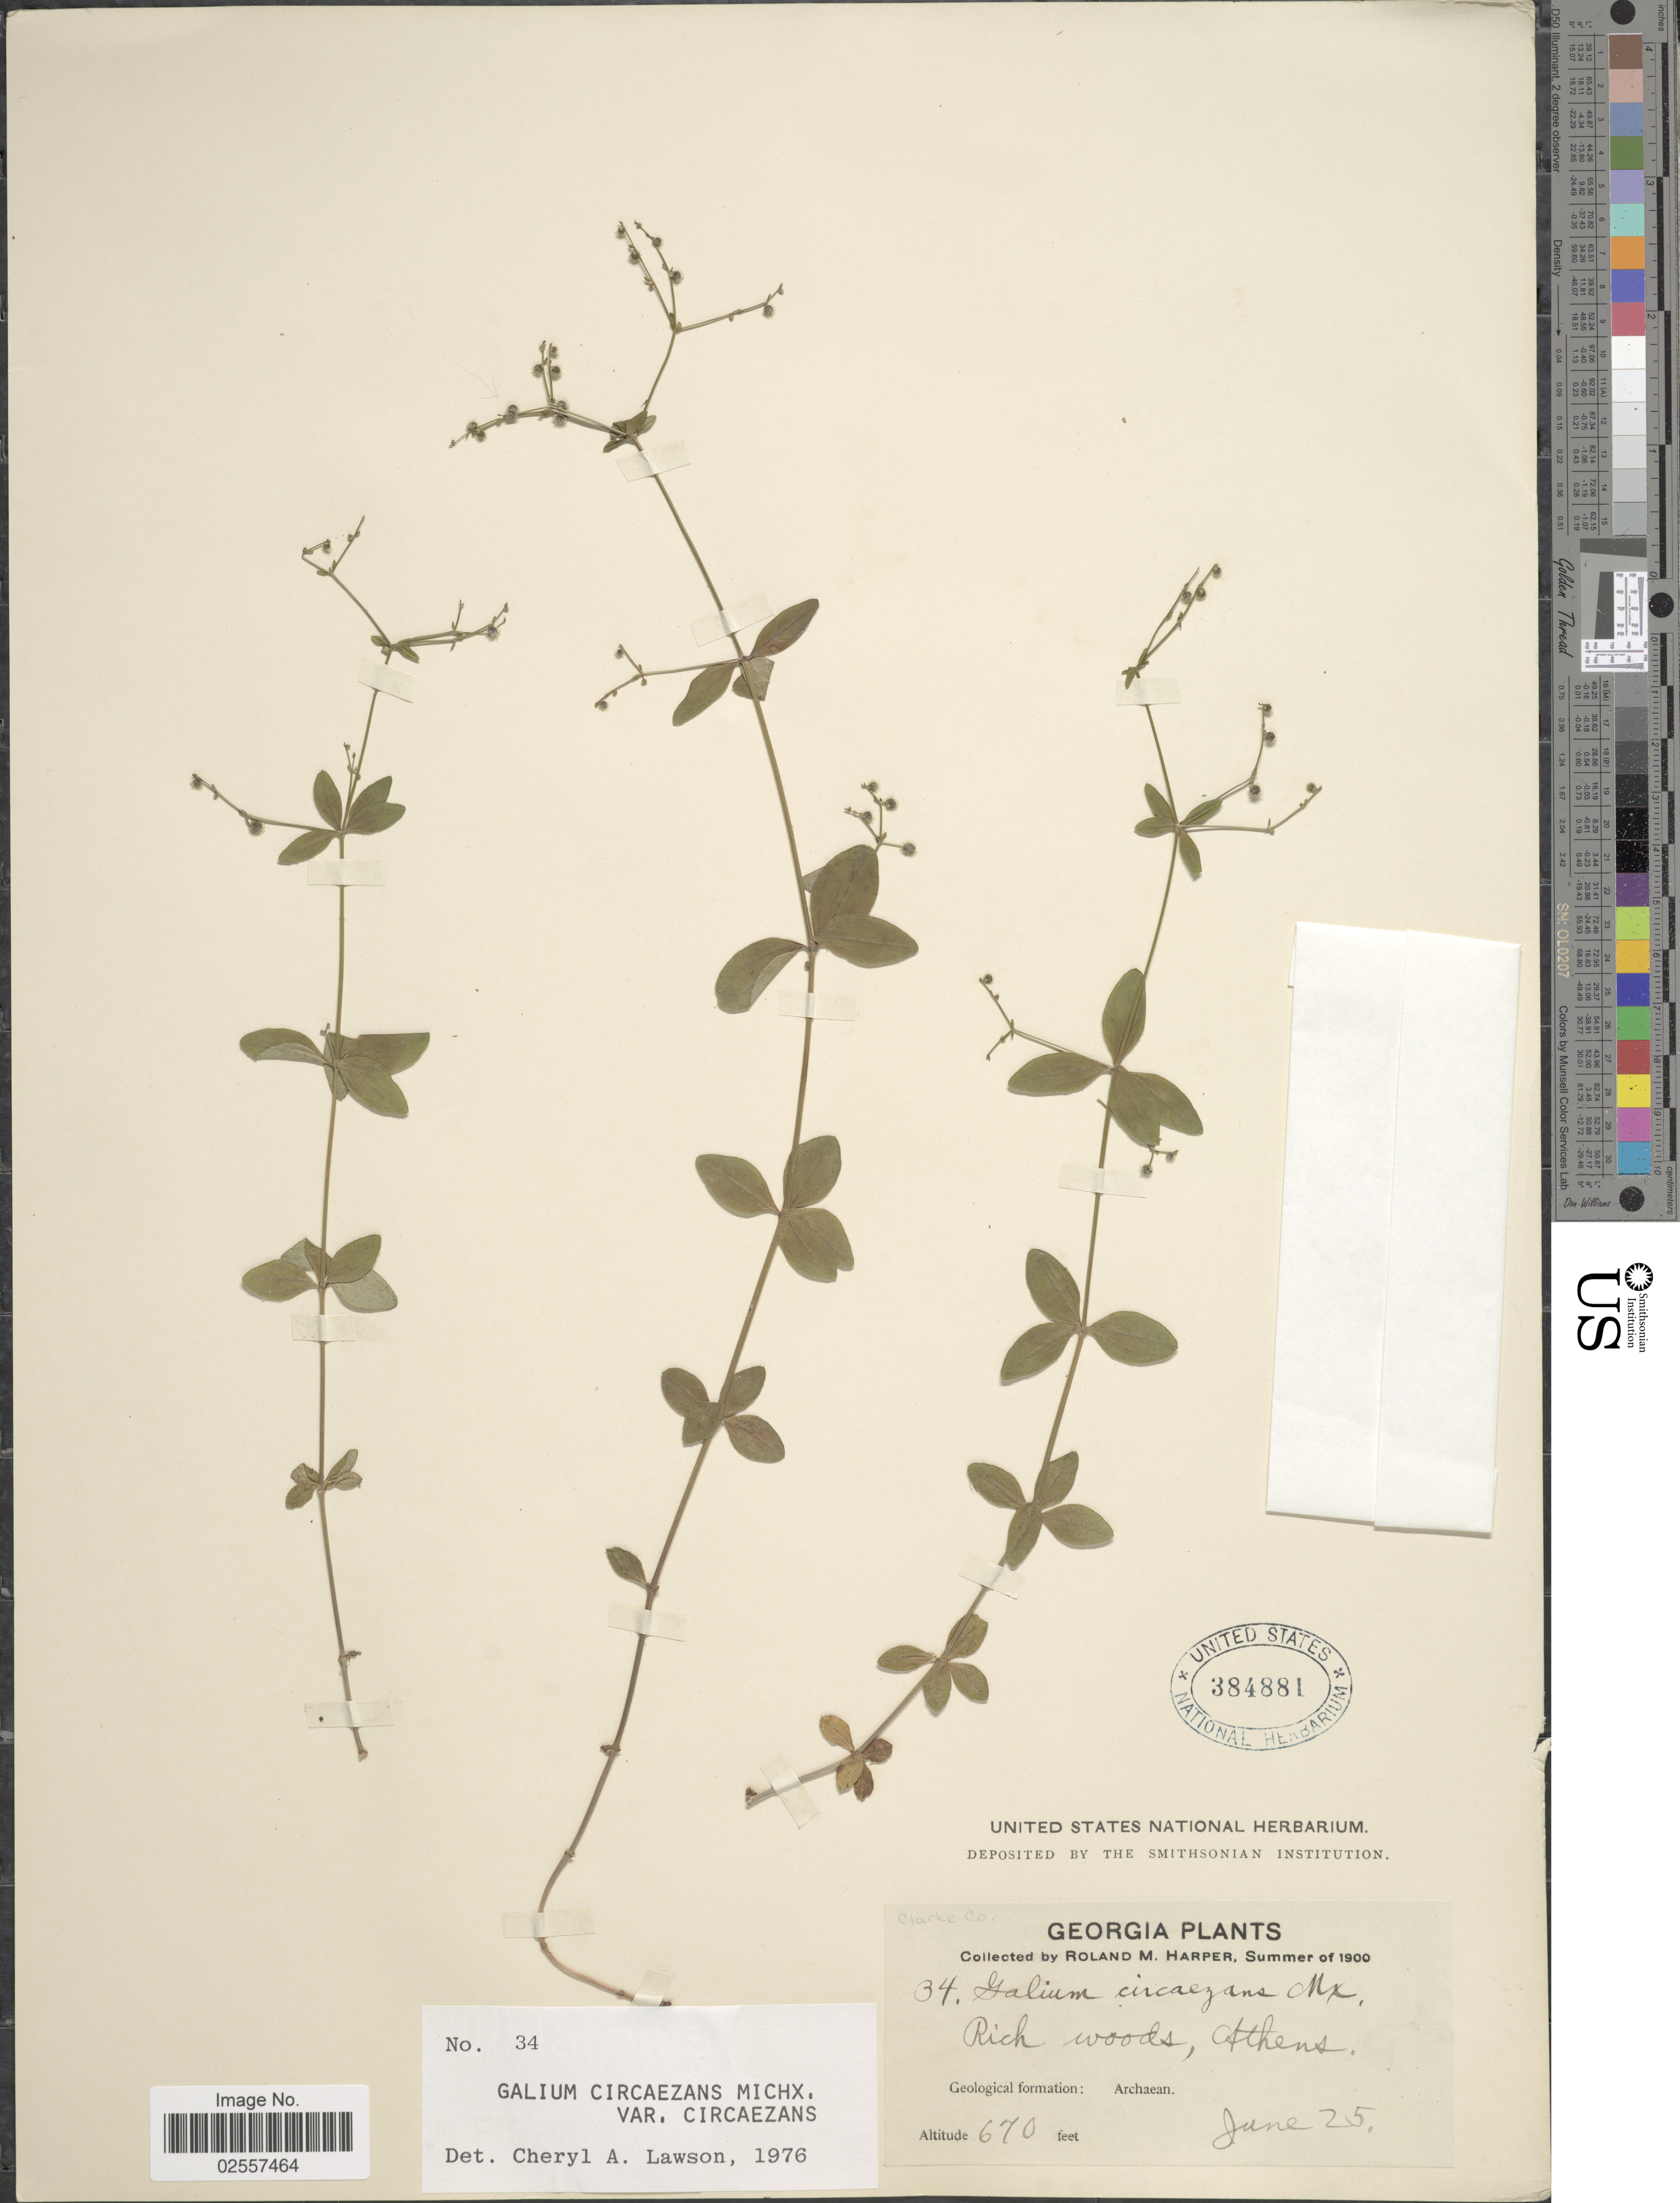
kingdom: Plantae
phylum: Tracheophyta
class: Magnoliopsida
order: Gentianales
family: Rubiaceae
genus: Galium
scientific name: Galium circaezans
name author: Michx.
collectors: R. M. Harper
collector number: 34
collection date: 1900-06-25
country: United States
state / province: Georgia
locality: Rich woods, Athens, Geological formation: Archaean, Clarke Co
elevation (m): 204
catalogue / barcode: US 384881